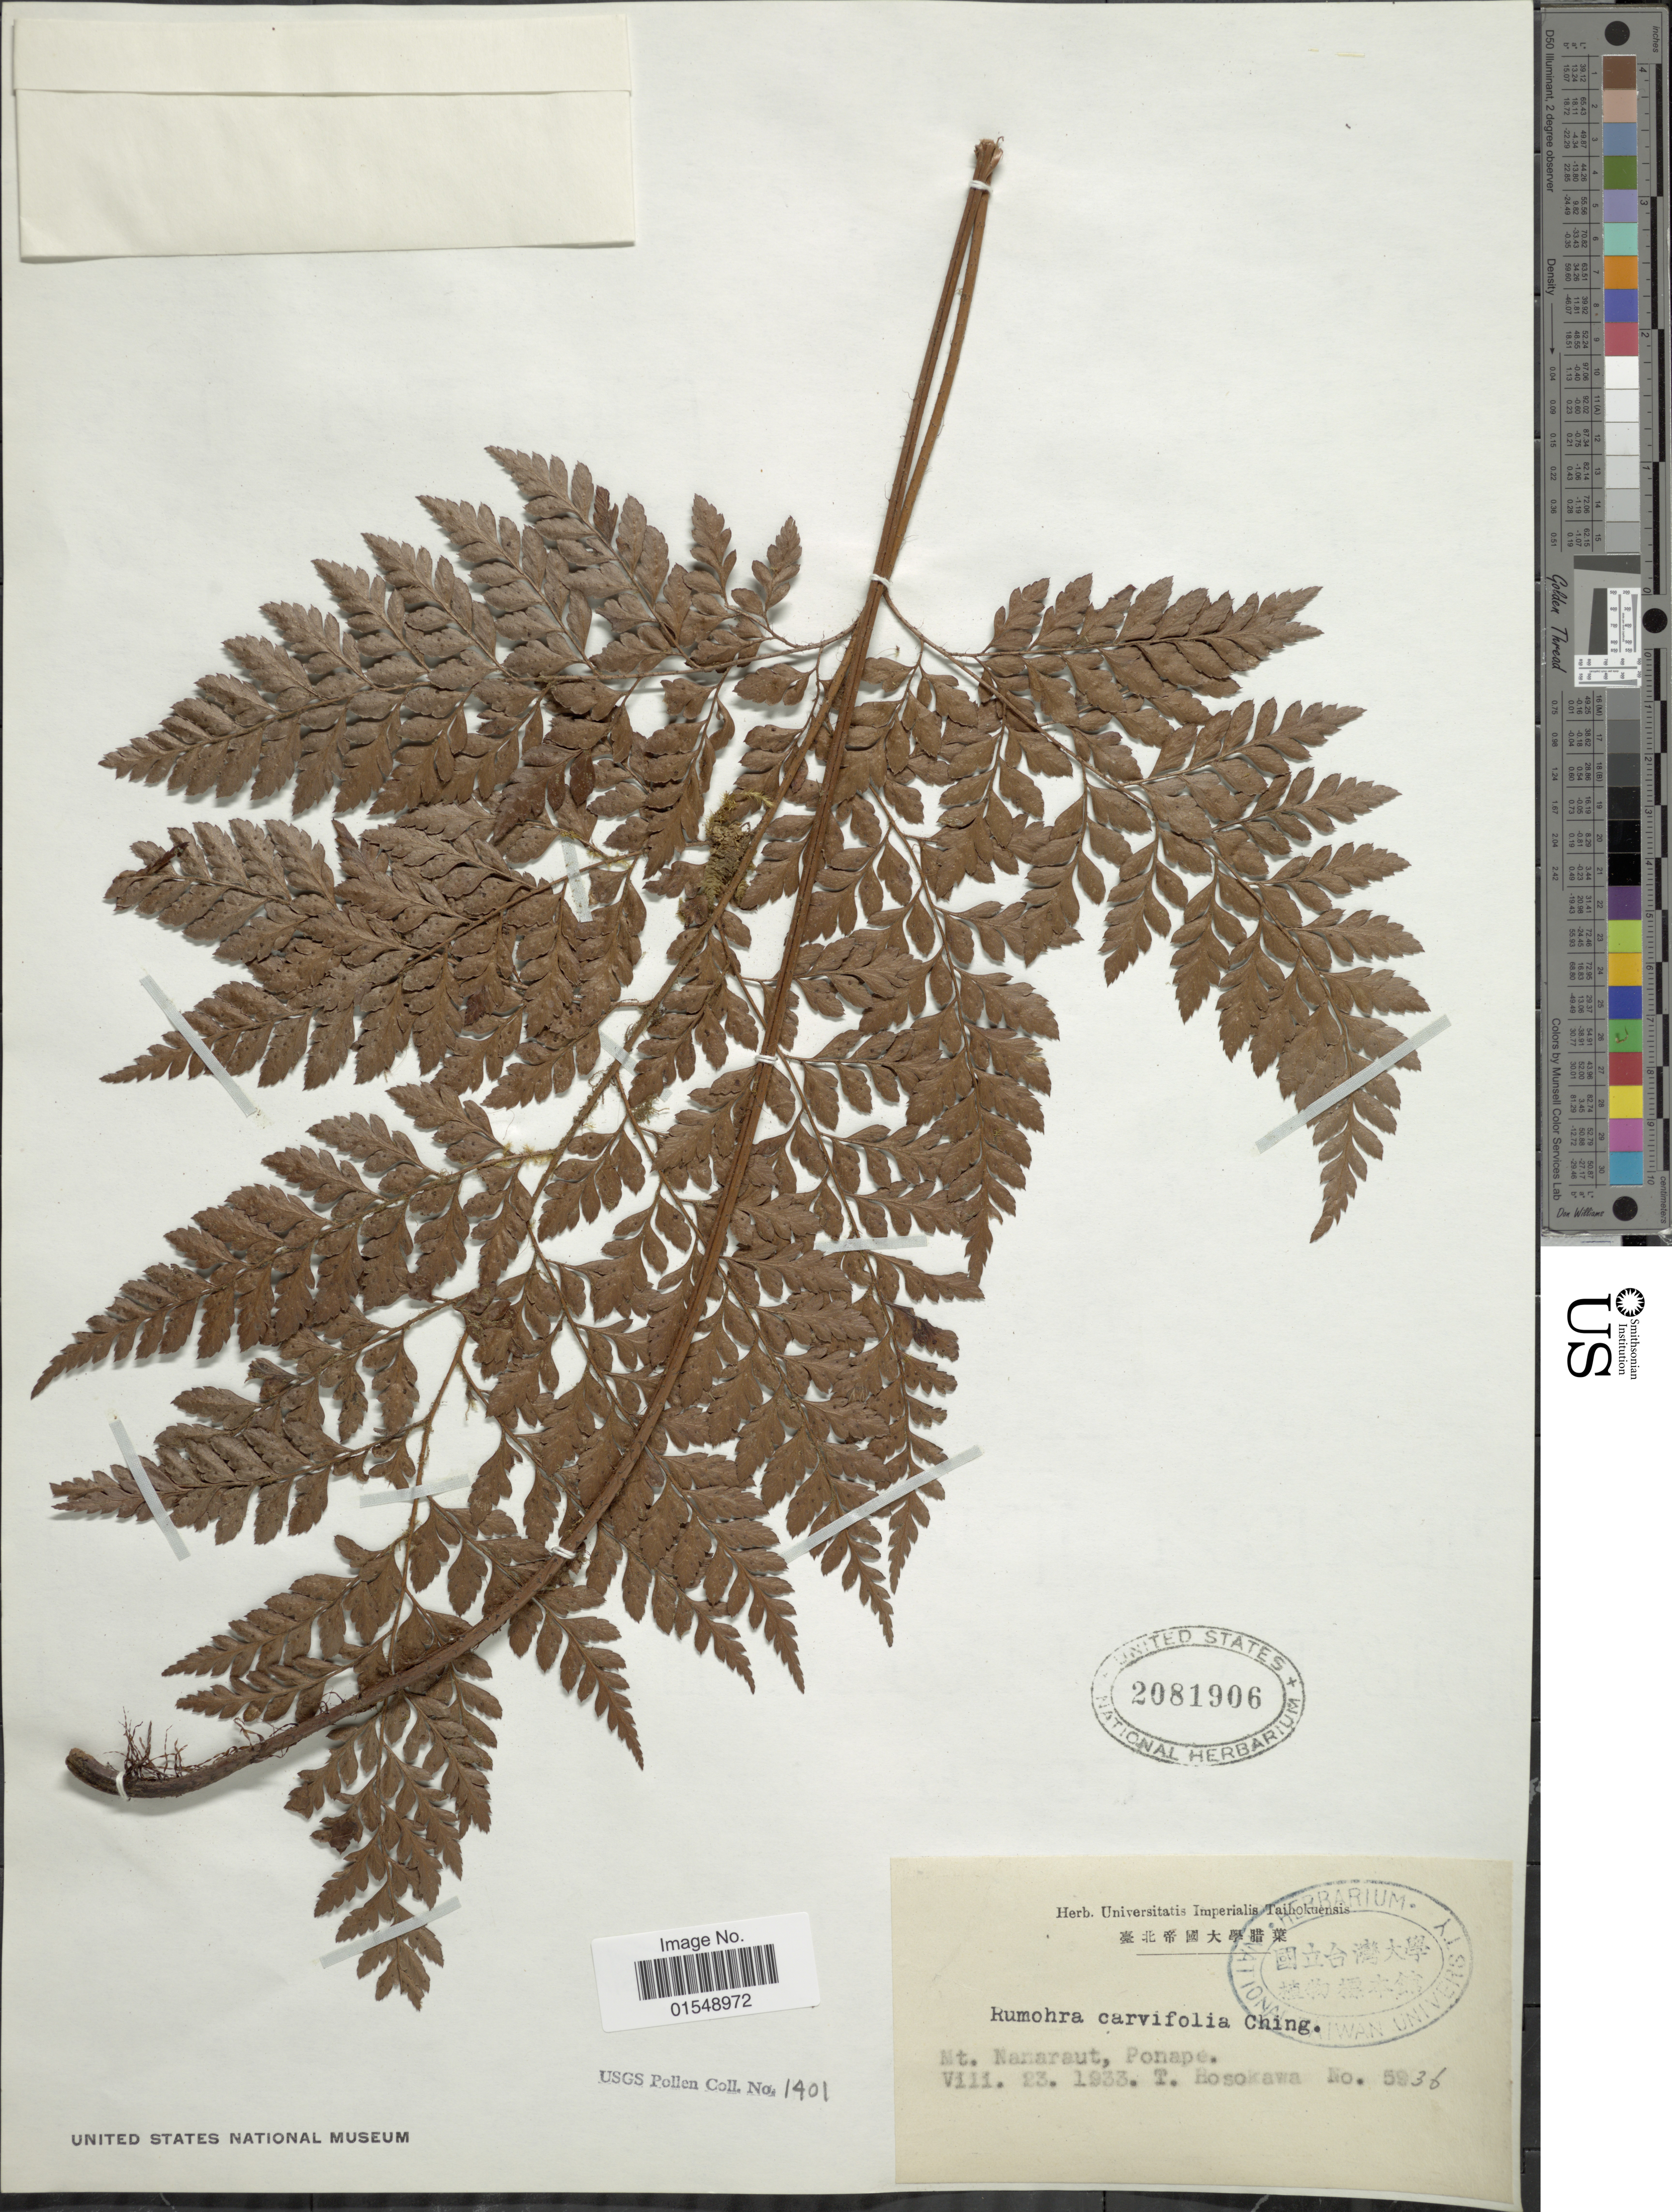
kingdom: Plantae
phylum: Tracheophyta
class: Polypodiopsida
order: Polypodiales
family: Dryopteridaceae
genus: Arachniodes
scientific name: Arachniodes aristata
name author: (G. Forst.) Tindale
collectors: T. Hosokawa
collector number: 5936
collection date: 1933-08-23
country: Micronesia, Federated States of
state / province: Pohnpei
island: Pohnpei [Ponape]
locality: Nt. Nanaraut, Ponape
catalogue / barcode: US 2081906